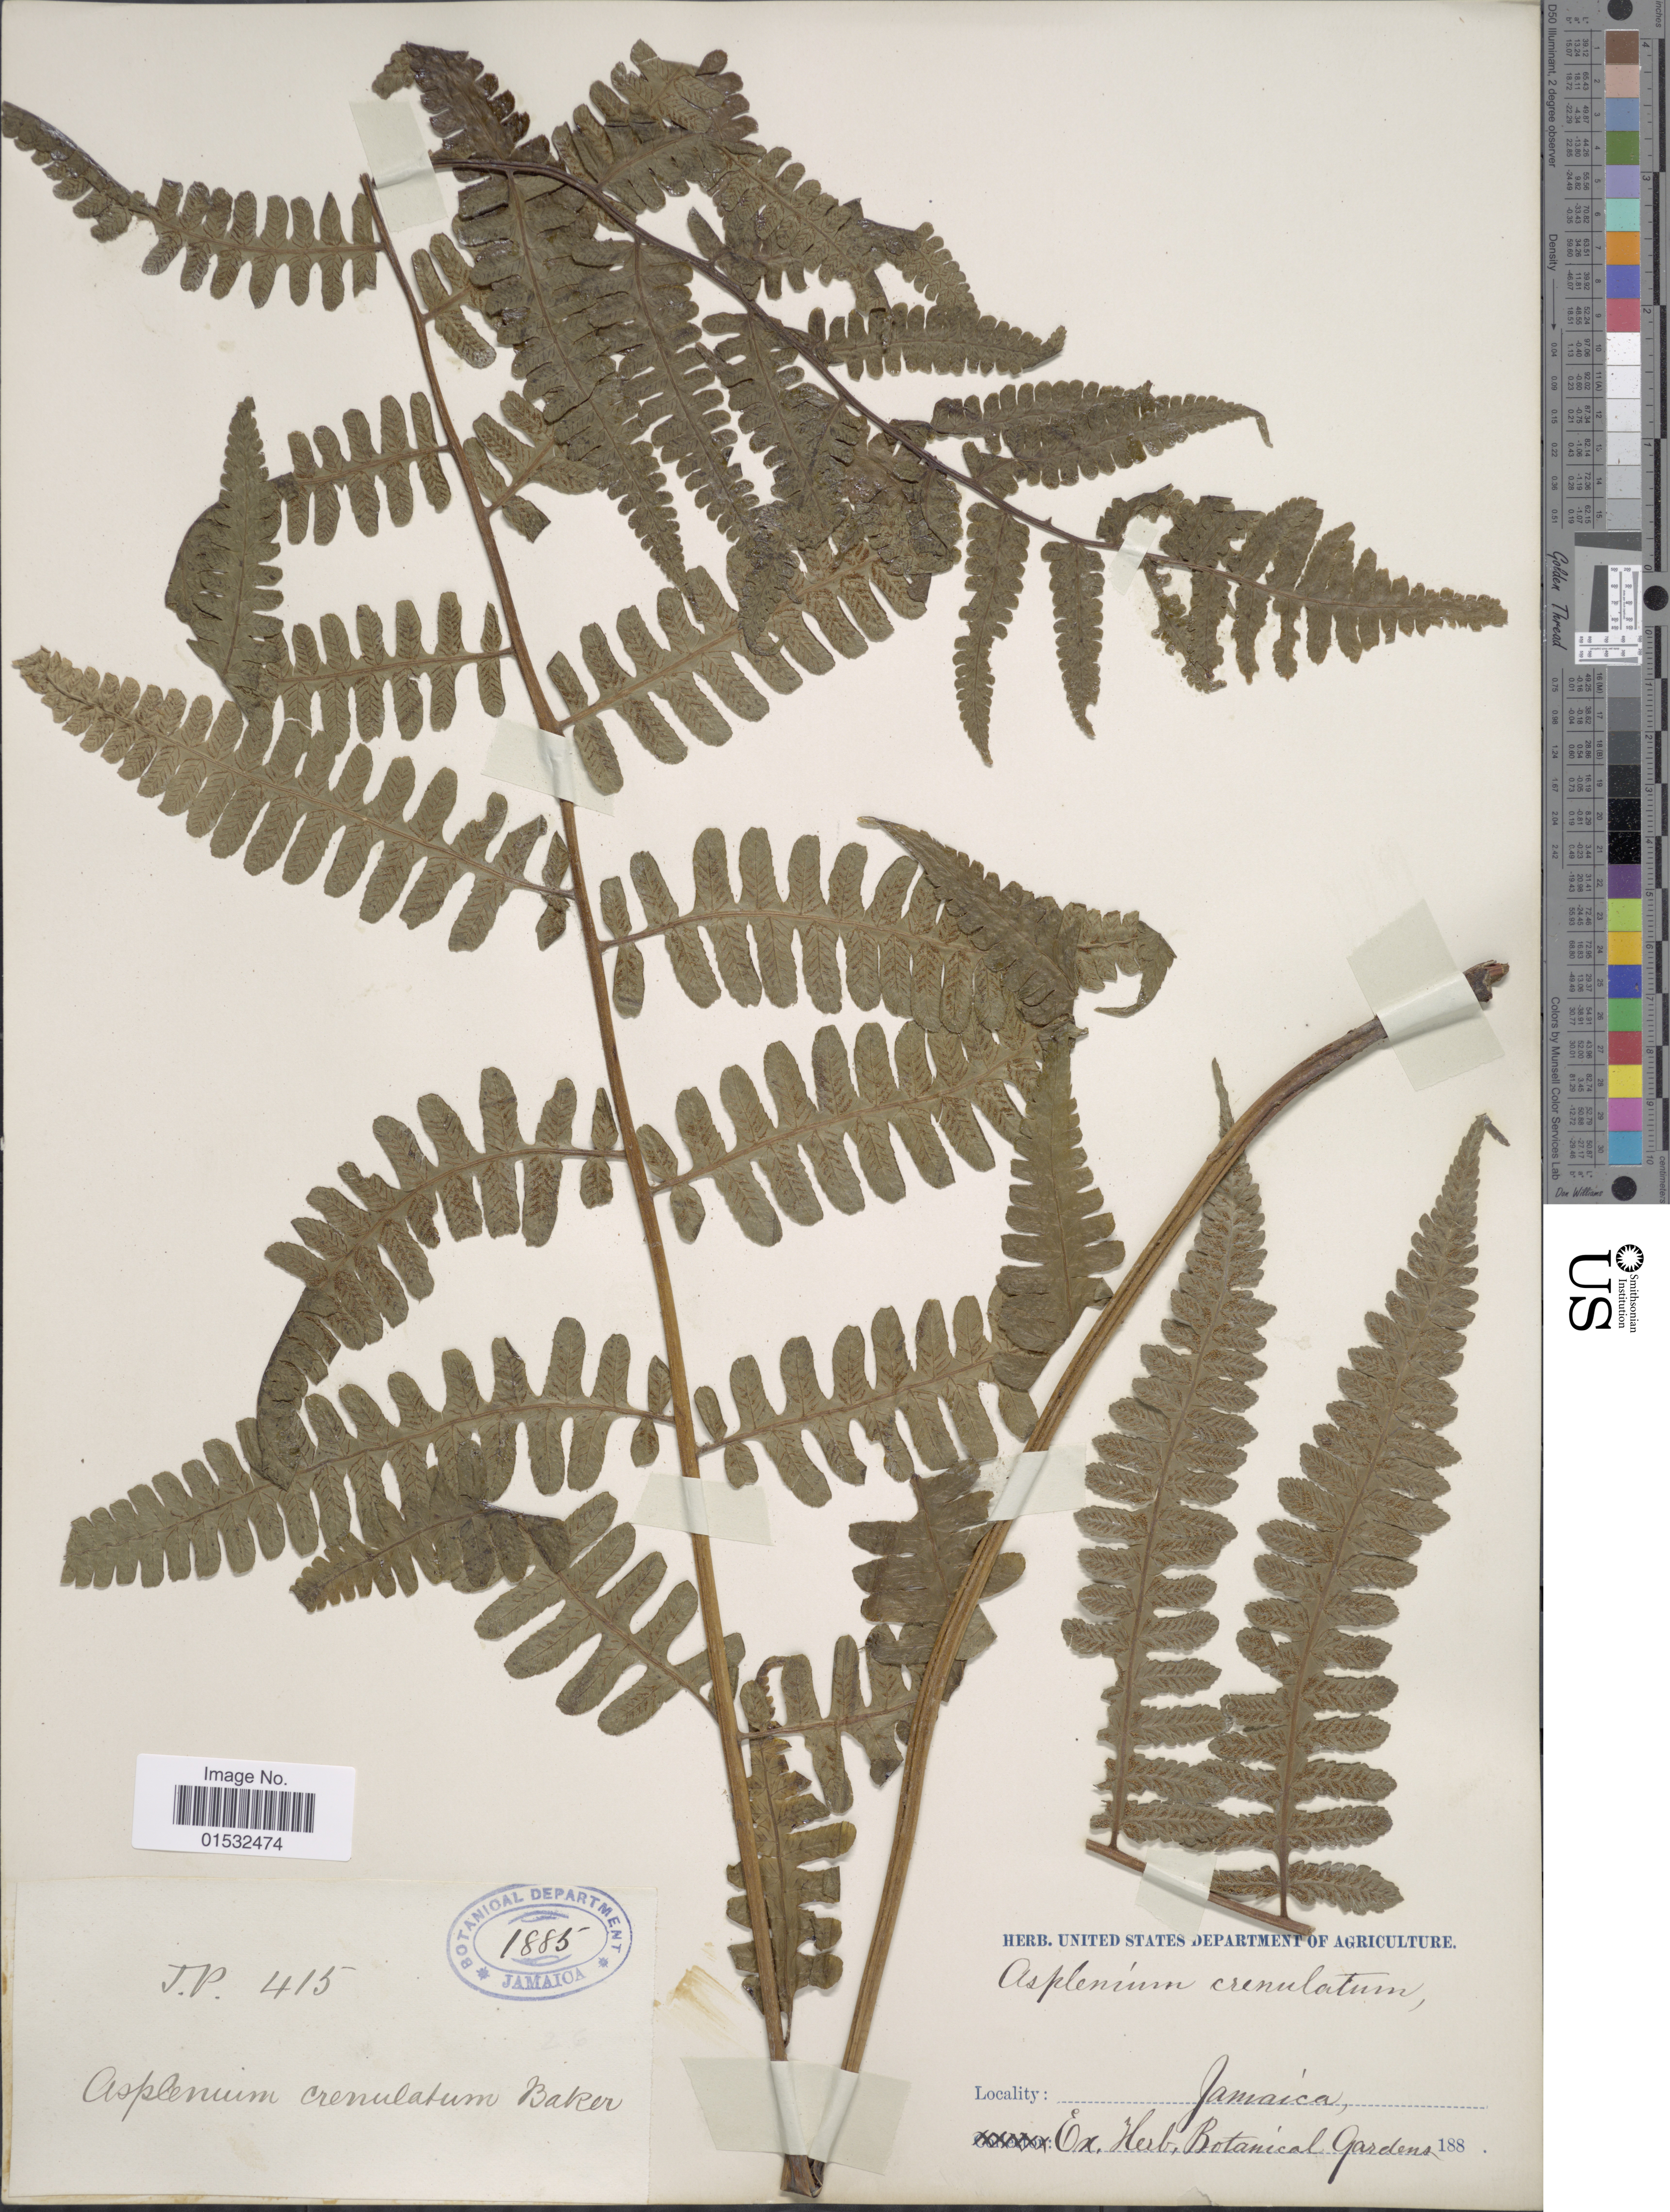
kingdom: Plantae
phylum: Tracheophyta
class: Polypodiopsida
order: Polypodiales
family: Athyriaceae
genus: Diplazium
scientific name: Diplazium striatum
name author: (L.) C. Presl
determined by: Sánchez, C.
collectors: J.P.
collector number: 415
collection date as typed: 188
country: Jamaica